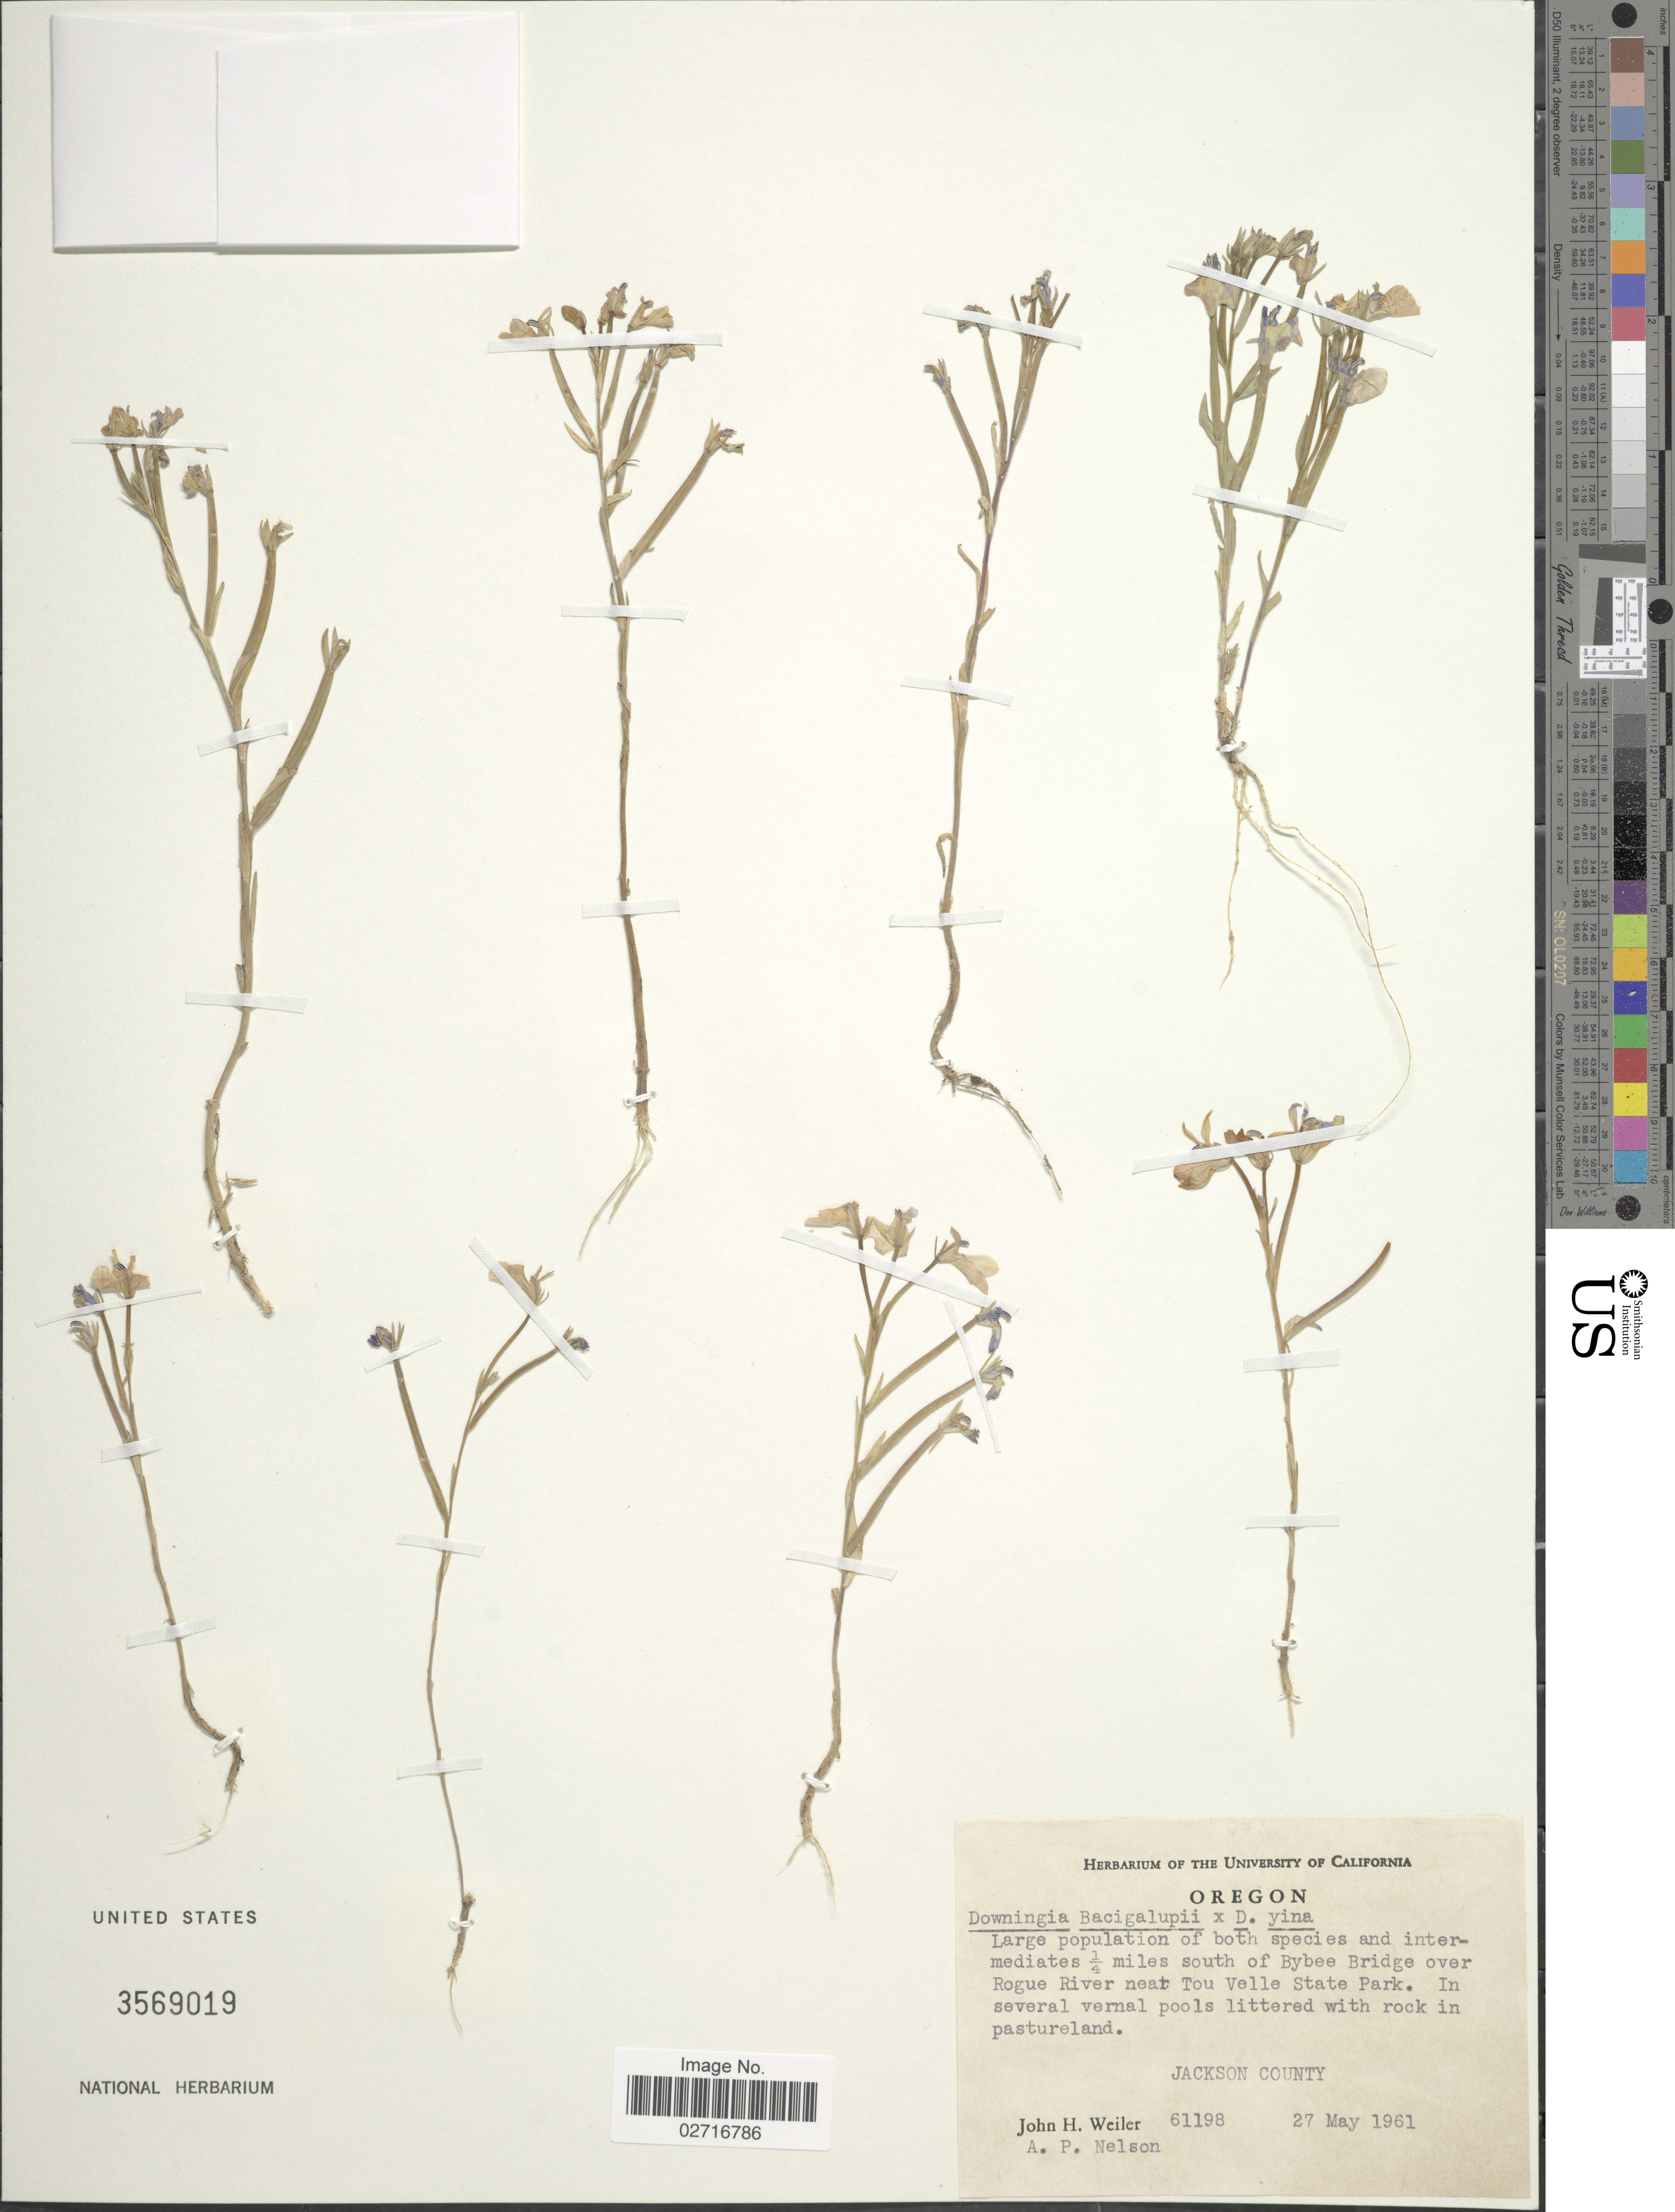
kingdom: Plantae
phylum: Tracheophyta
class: Magnoliopsida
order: Asterales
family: Campanulaceae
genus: Downingia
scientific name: Downingia bacigalupii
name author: Weiler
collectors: J. H. Weiler & A. Nelson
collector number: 61198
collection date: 1961-05-27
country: United States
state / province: Oregon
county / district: Jackson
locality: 1/4 miles south of Bybee Bridge over Rogue River near Tou Velle State Park, in several vernal pools, Jackson County.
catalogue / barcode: US 3569019